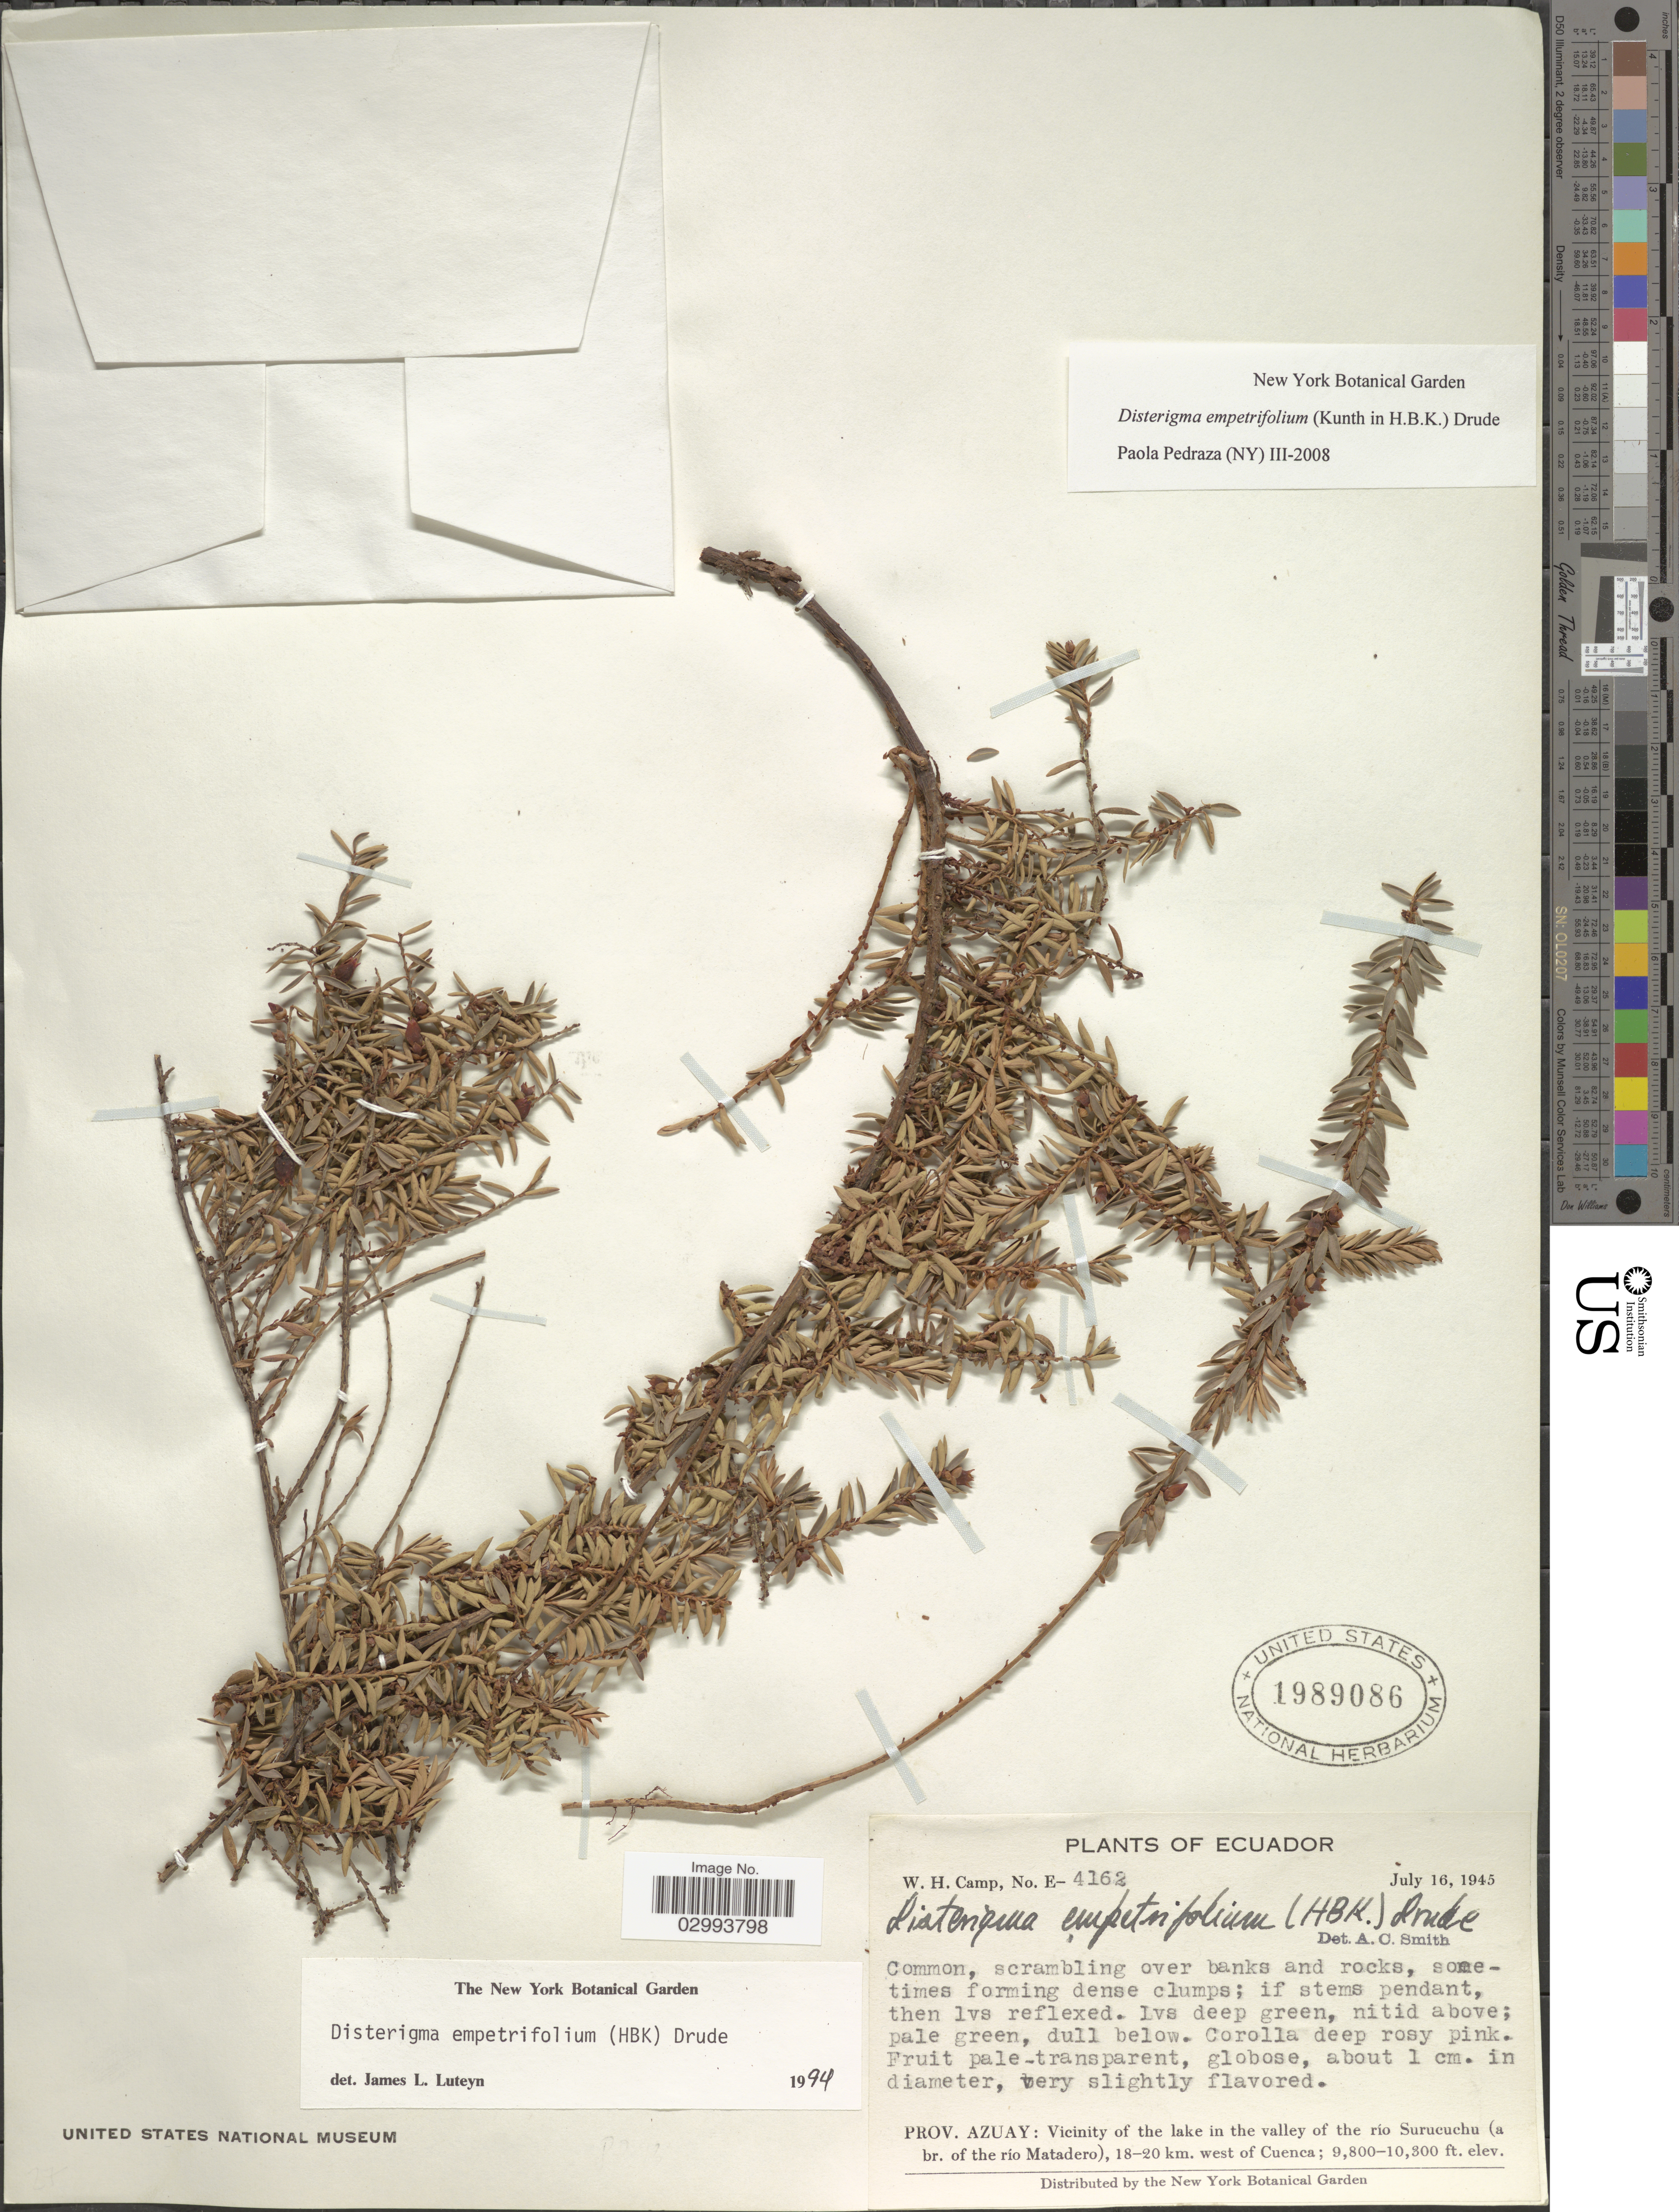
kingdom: Plantae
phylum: Tracheophyta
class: Magnoliopsida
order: Ericales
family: Ericaceae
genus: Disterigma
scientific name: Disterigma empetrifolium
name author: (Kunth) Drude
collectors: W. H. Camp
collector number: E-4162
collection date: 1945-07-16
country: Ecuador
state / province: Azuay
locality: Vicinity of the lake in the valley of the río Surucuchu (a br. of the río Matadero), 18-20 km. west of Cuenca.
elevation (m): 2987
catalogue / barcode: US 1989086